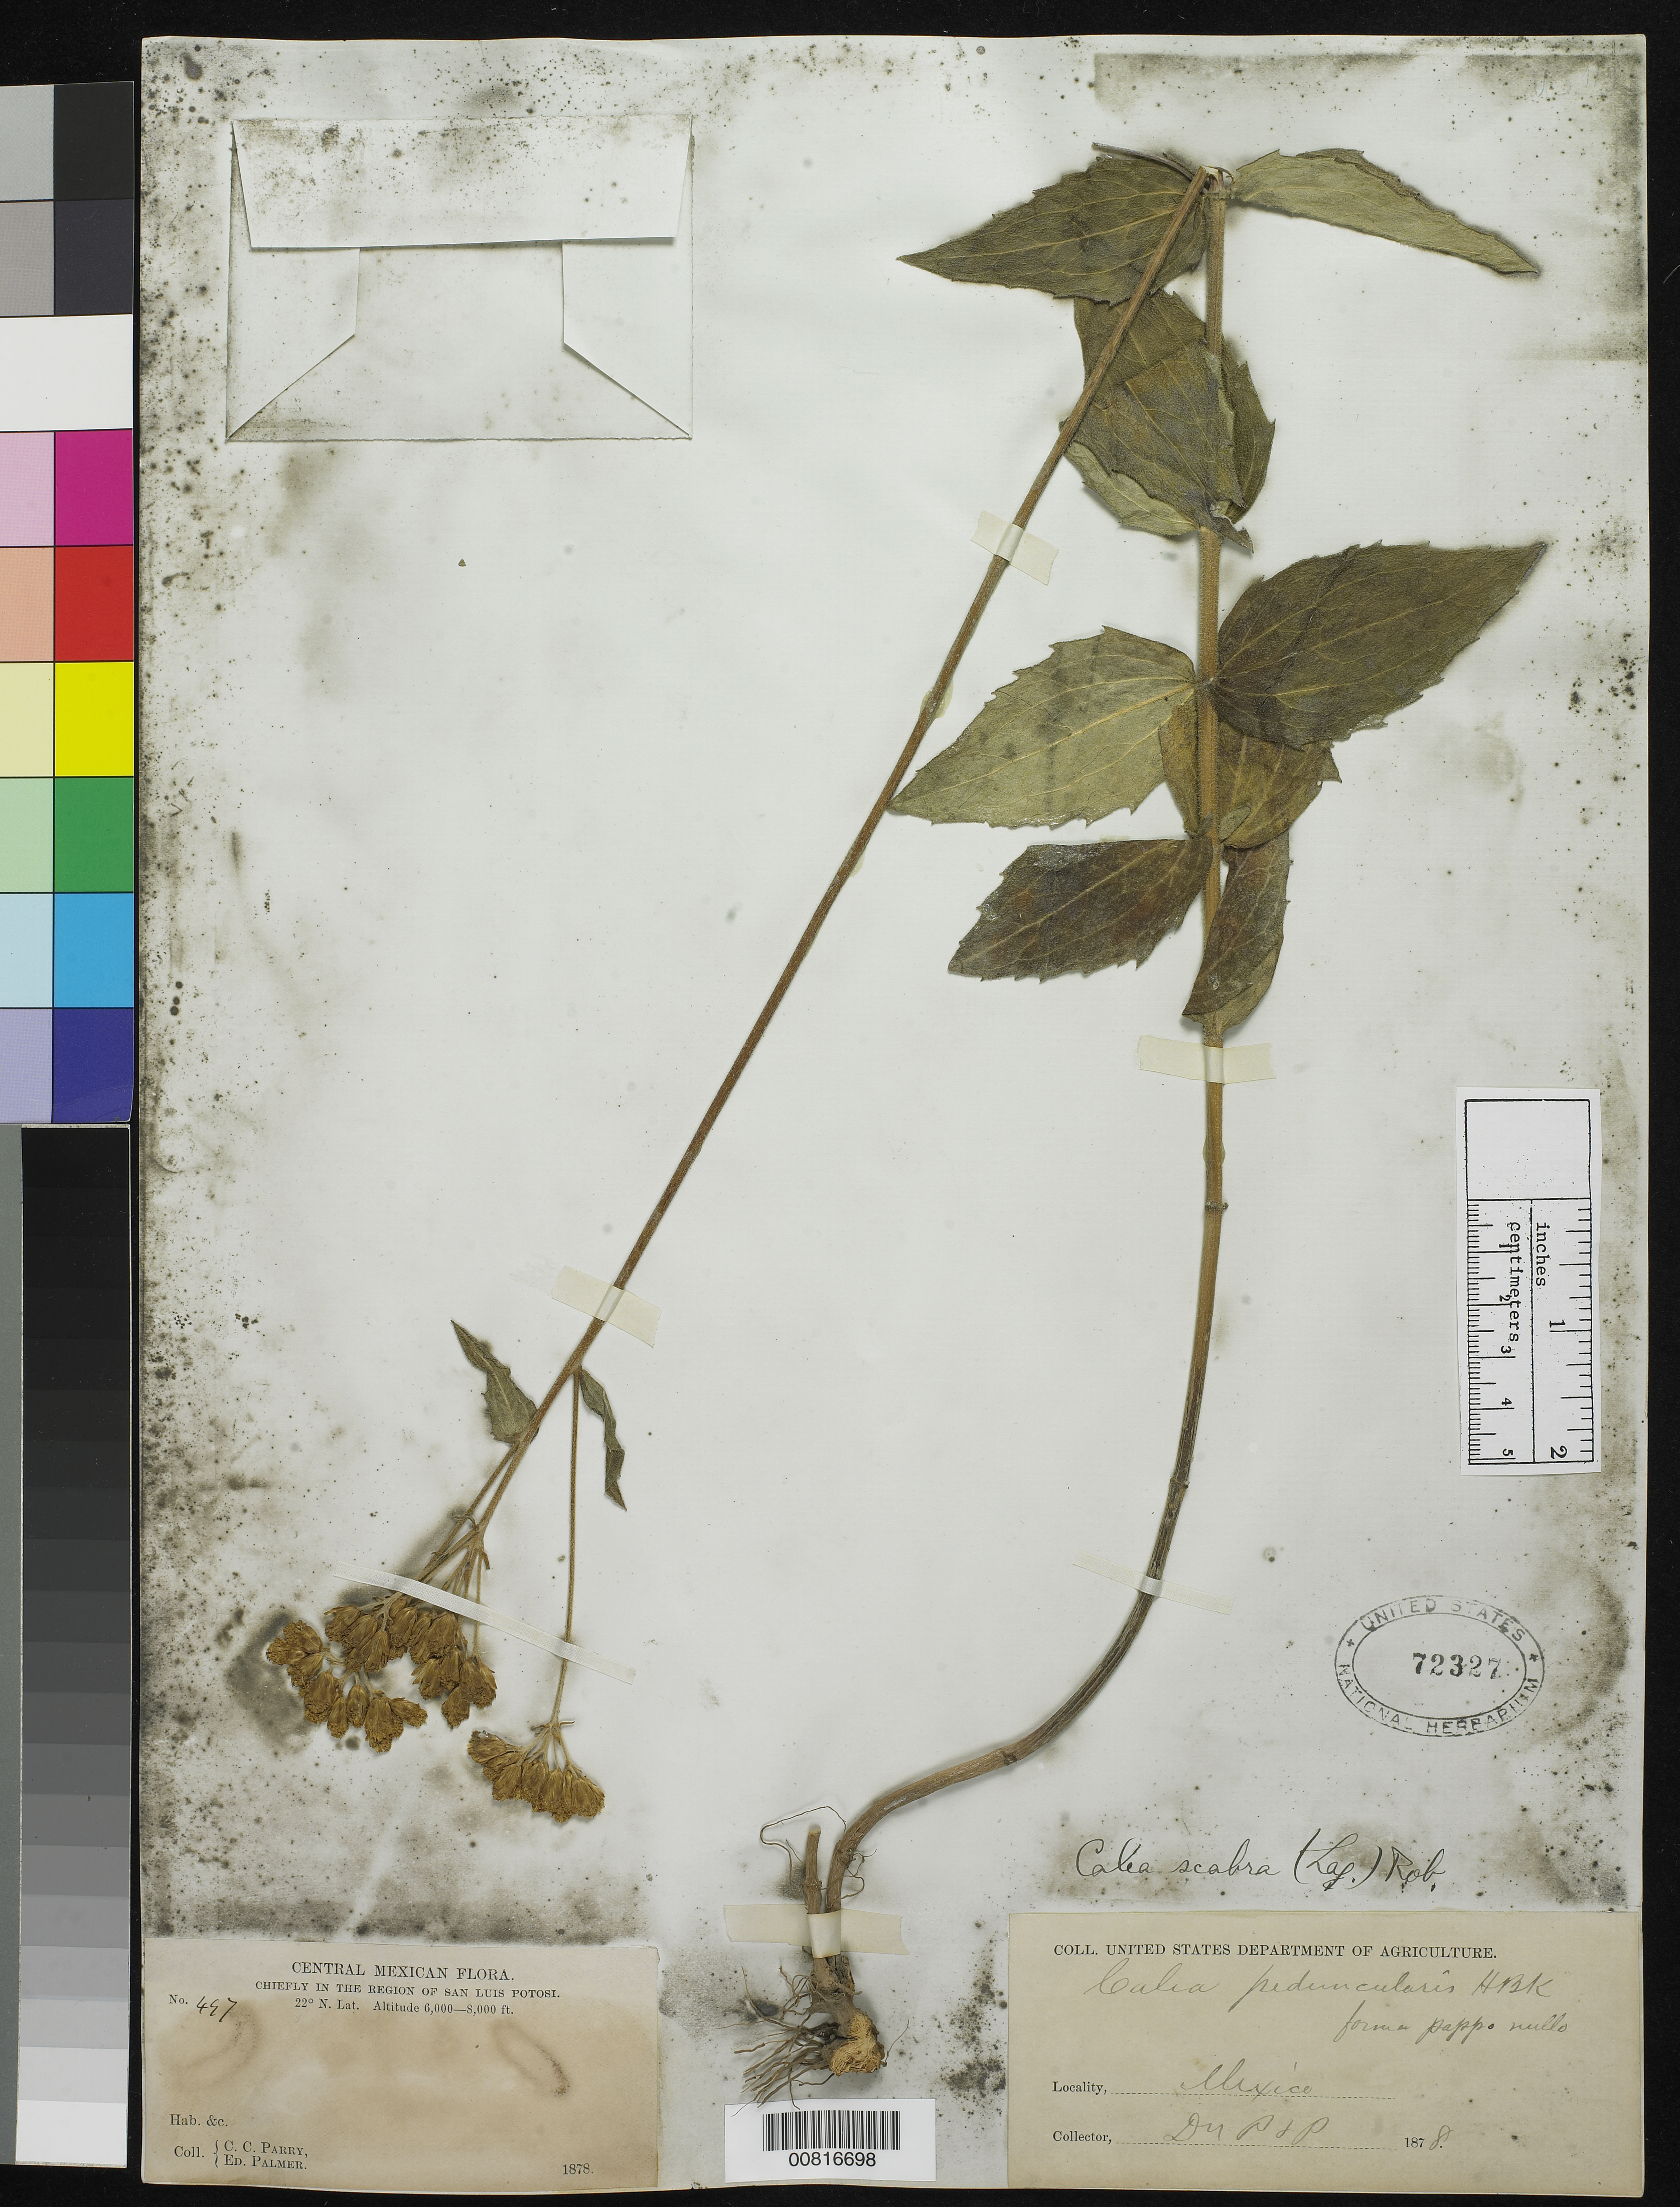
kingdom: Plantae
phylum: Tracheophyta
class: Magnoliopsida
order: Asterales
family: Asteraceae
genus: Calea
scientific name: Calea scabra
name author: (Lag.) B.L. Rob.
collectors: C. C. Parry & E. Palmer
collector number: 497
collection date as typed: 1878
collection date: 1878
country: Mexico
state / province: San Luis Potosí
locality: Chiefly in the region of San Luis Potosí.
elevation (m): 1829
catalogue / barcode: US 72327